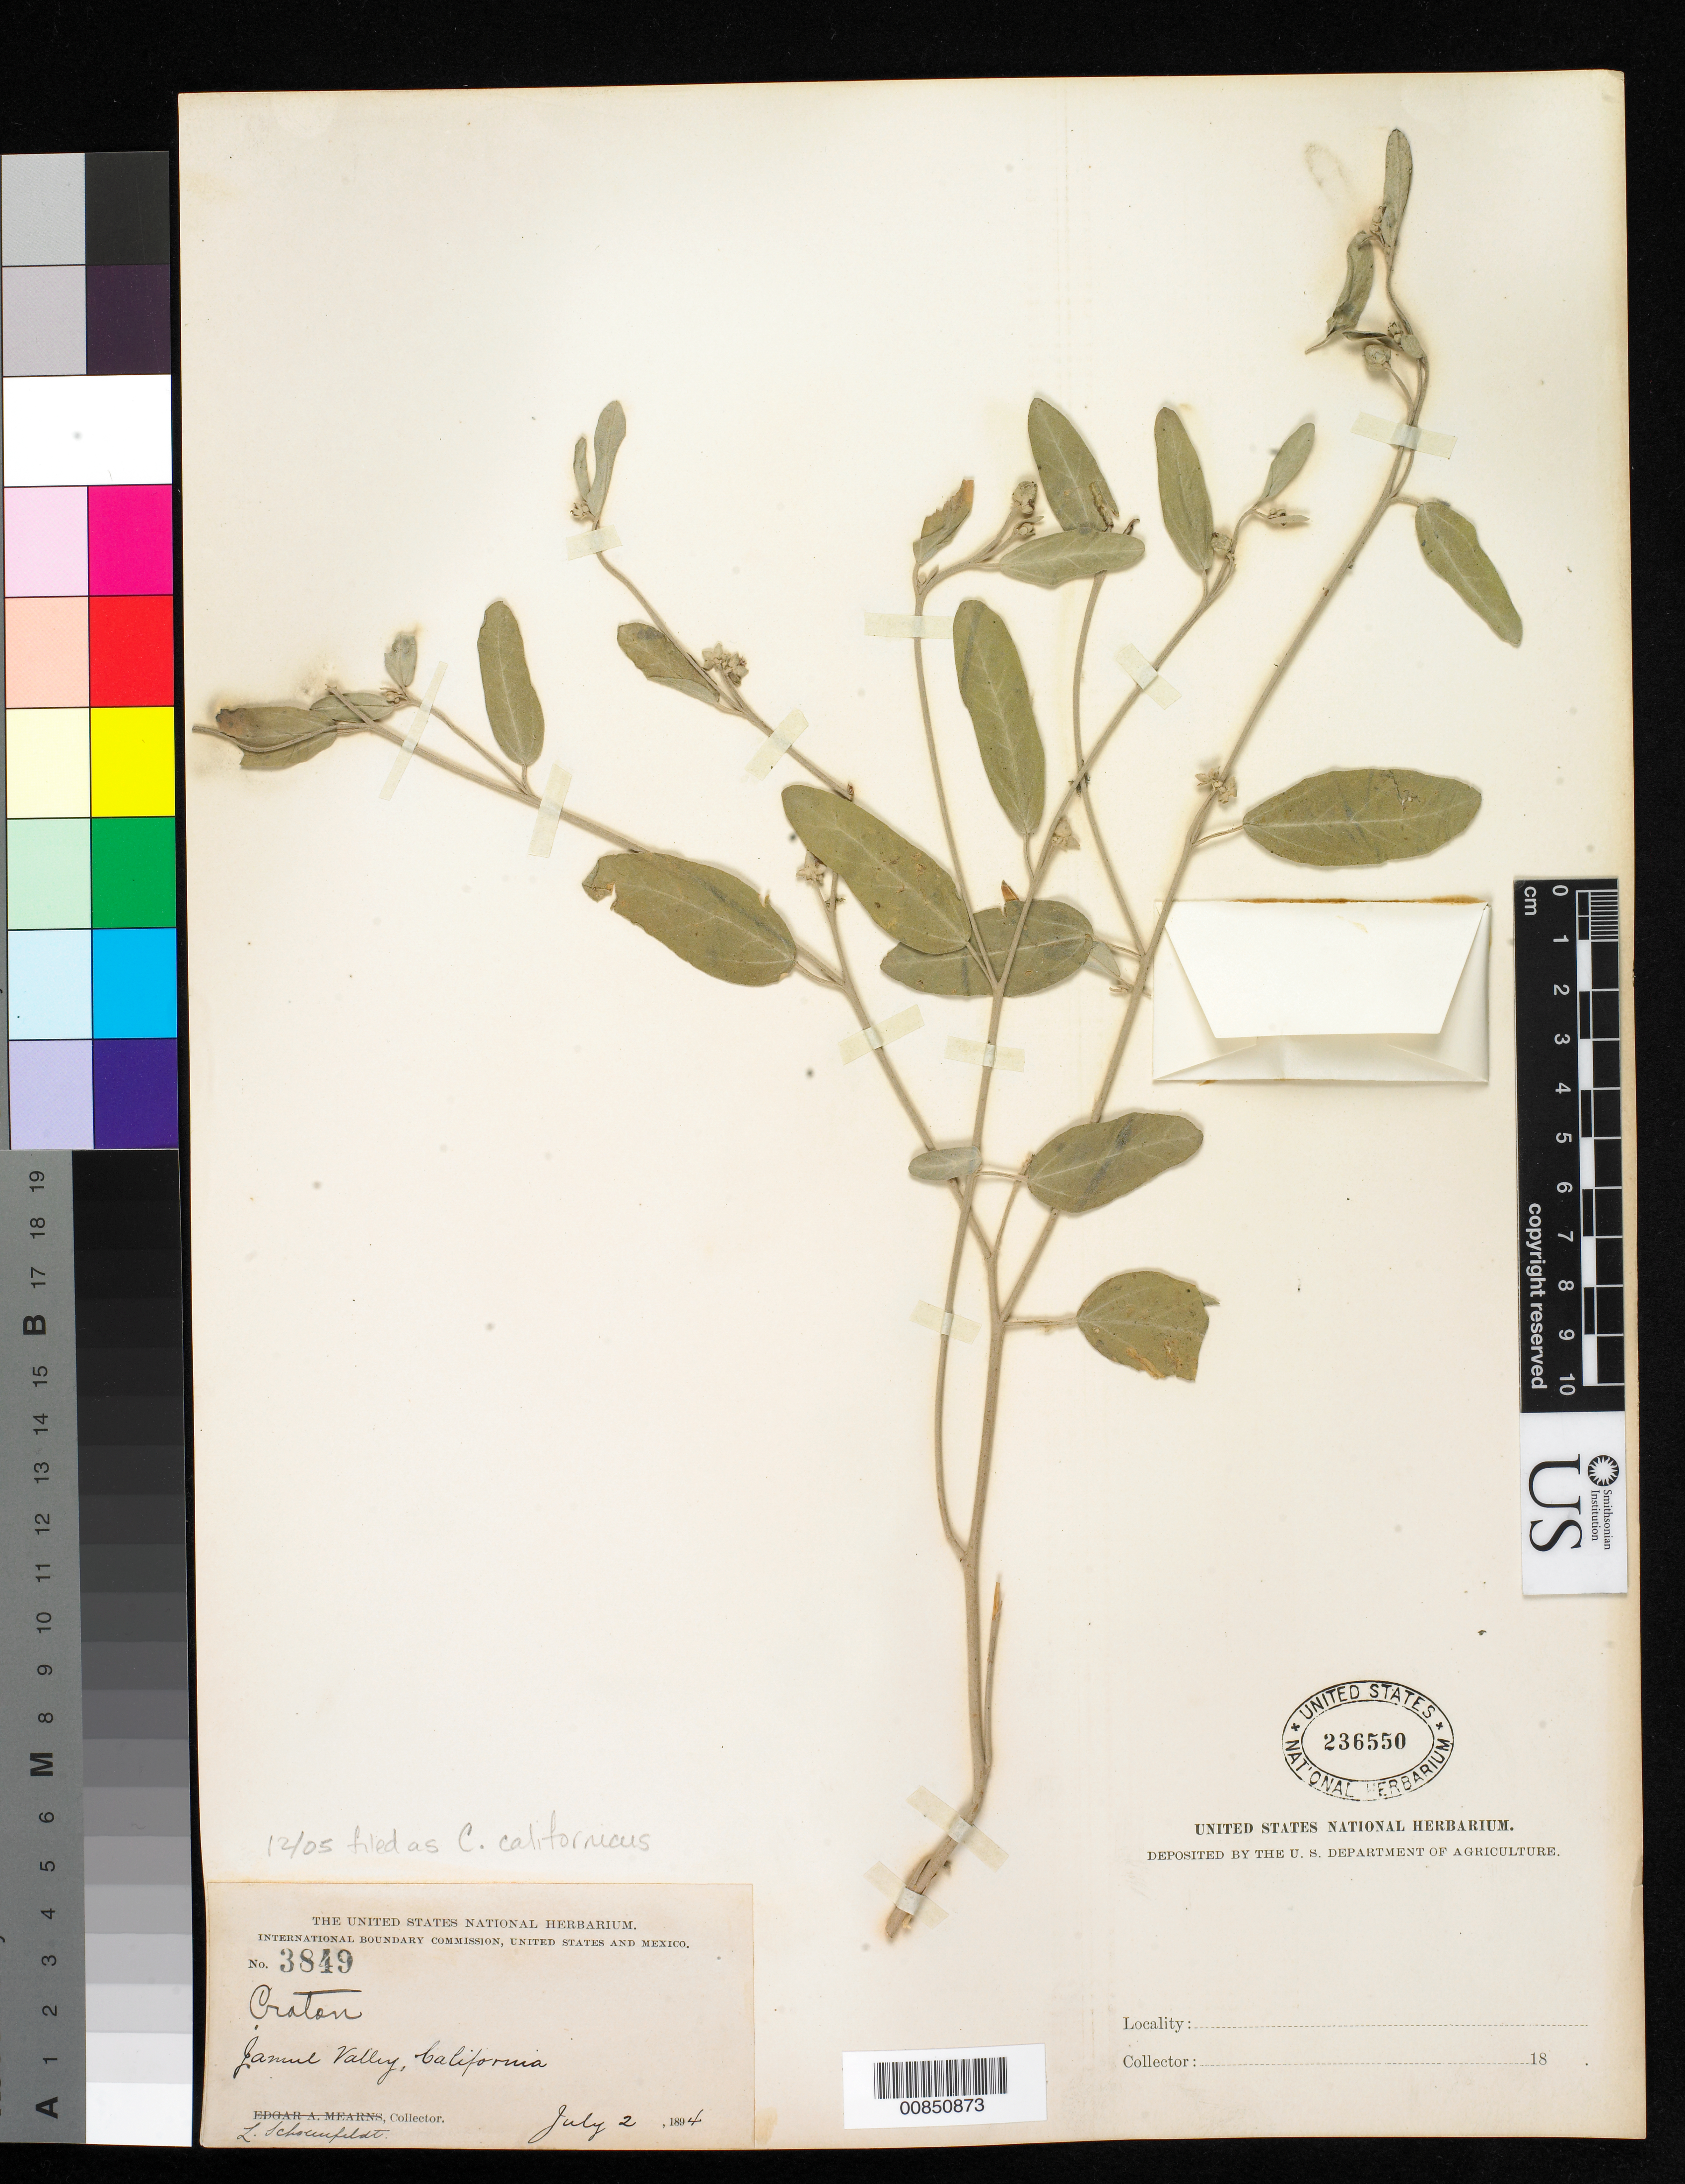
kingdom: Plantae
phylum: Tracheophyta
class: Magnoliopsida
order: Malpighiales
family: Euphorbiaceae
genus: Croton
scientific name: Croton californicus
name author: Müll. Arg.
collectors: L. Schoenfeldt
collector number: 3849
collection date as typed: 02 Jul 1894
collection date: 1894-07-02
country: United States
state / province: California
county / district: San Diego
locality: Jamul Valley, California.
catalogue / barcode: US 236550